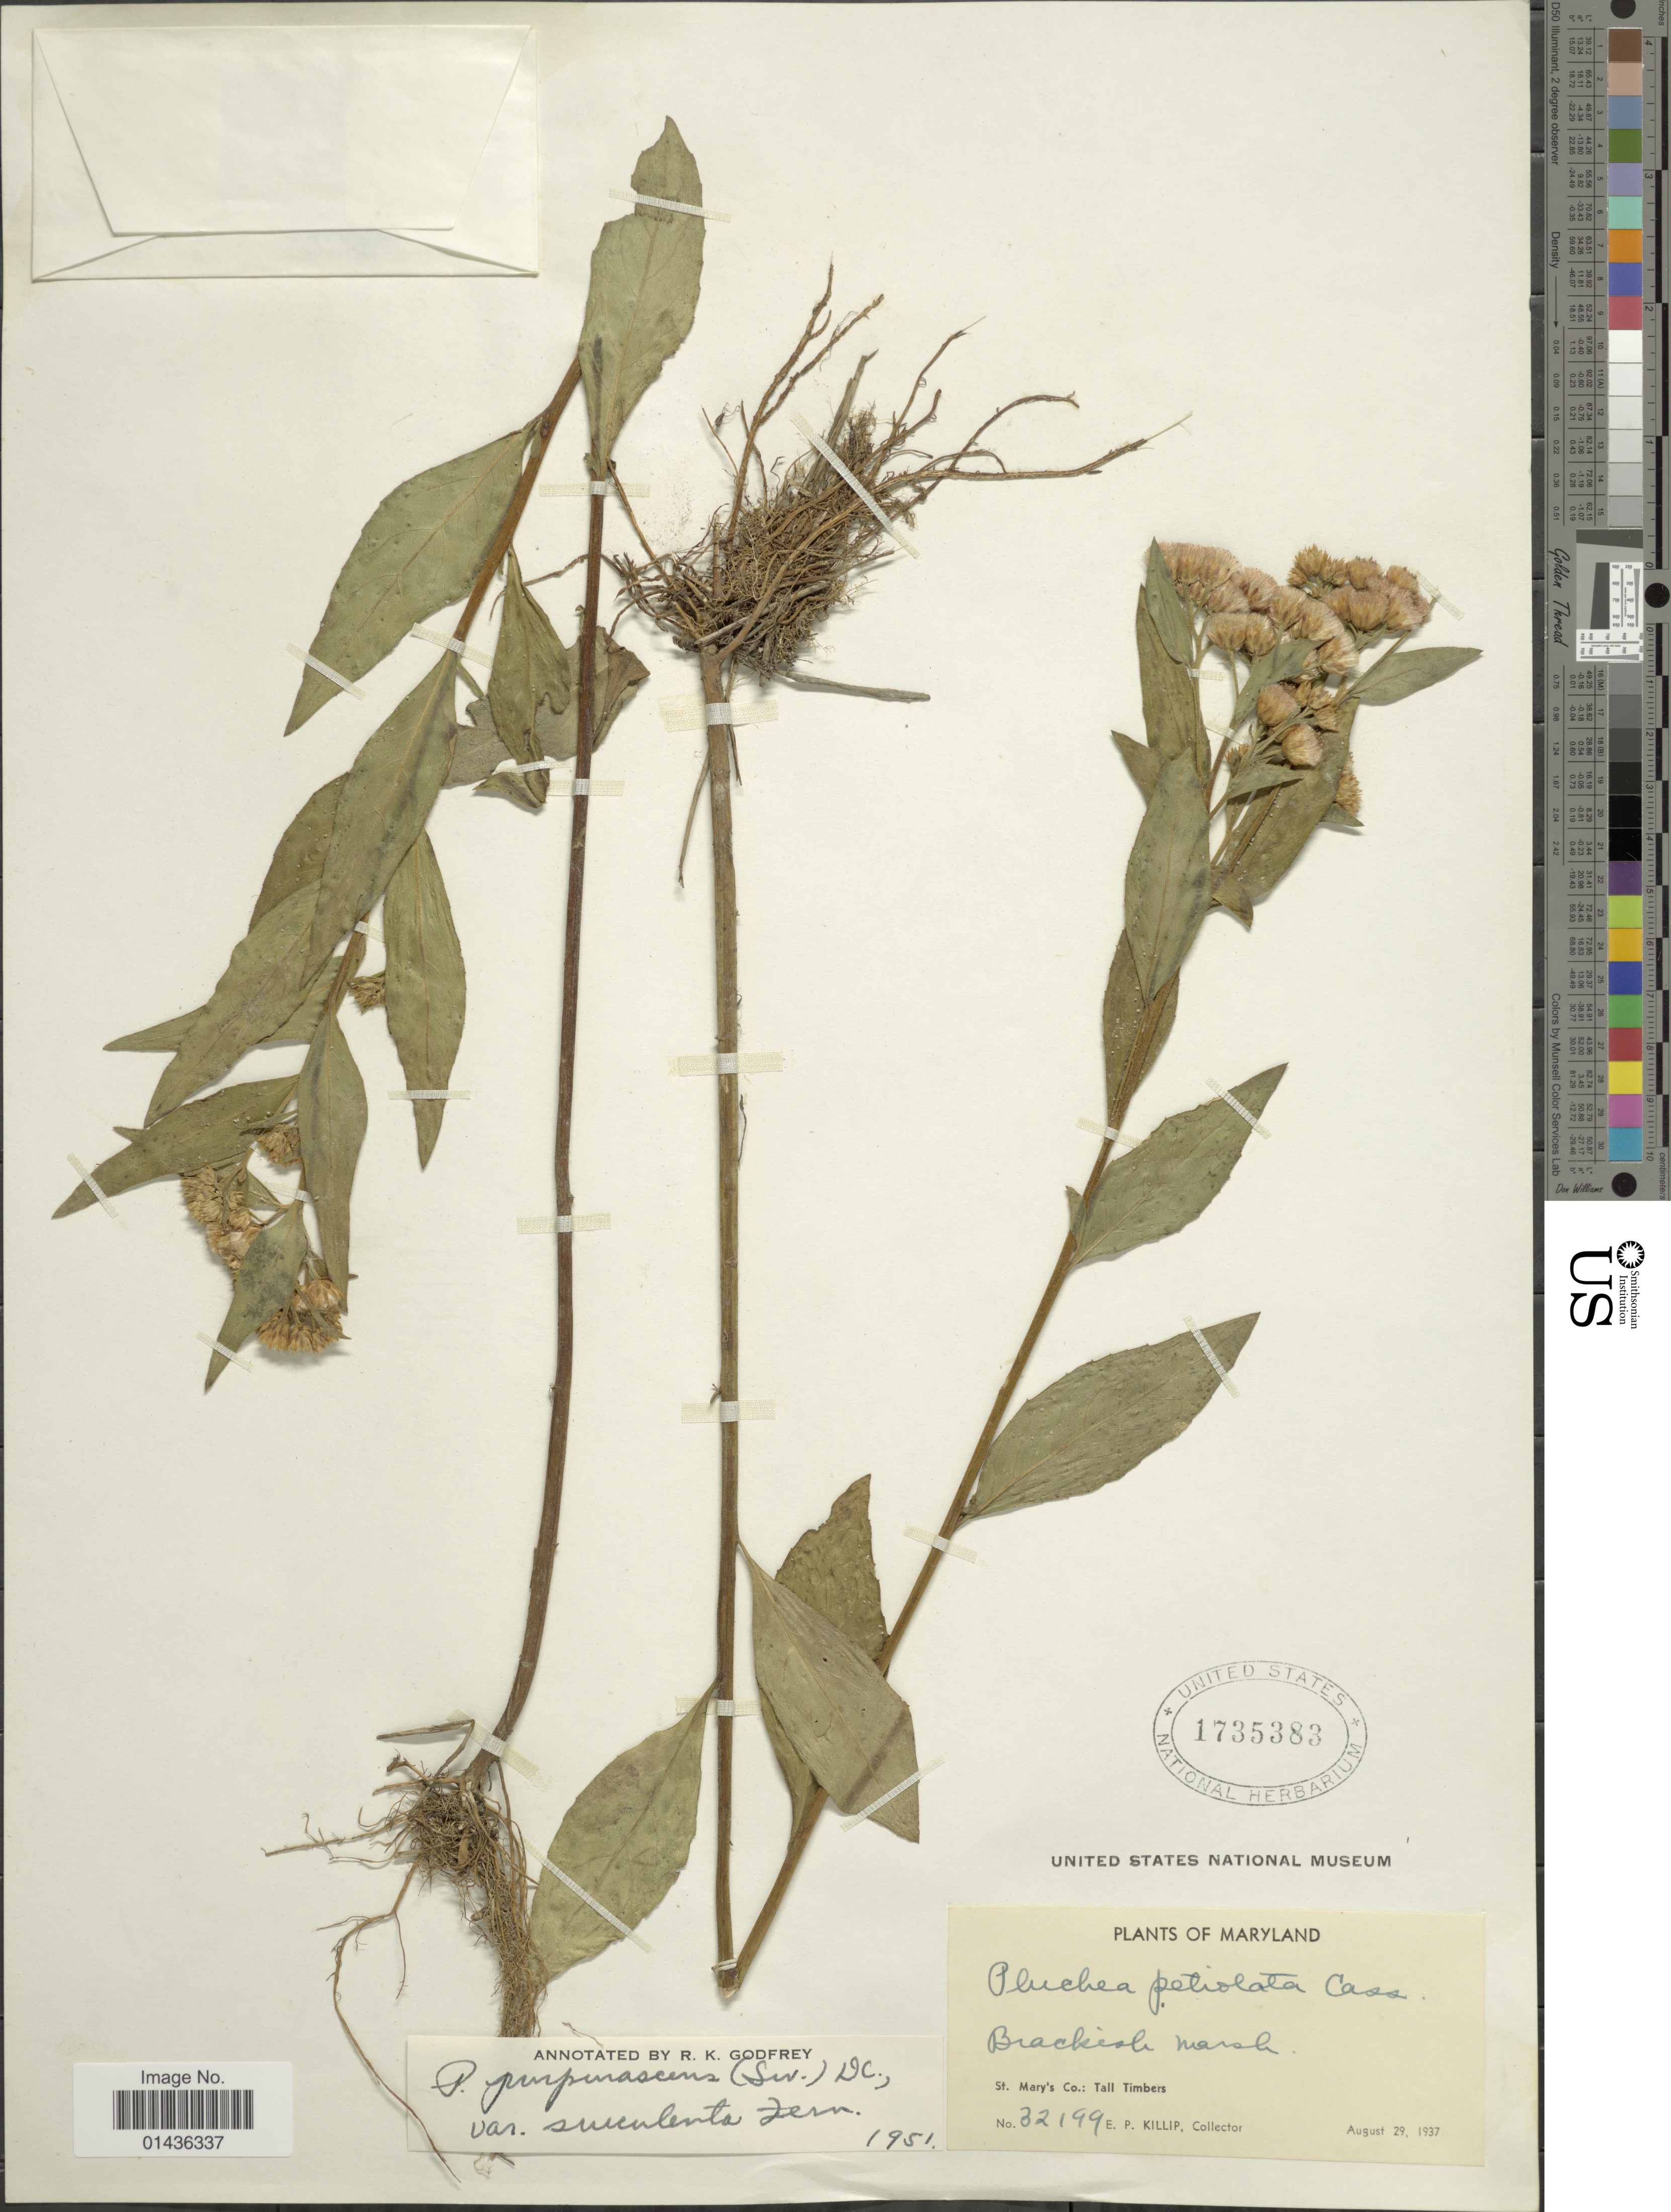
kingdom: Plantae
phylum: Tracheophyta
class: Magnoliopsida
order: Asterales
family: Asteraceae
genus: Pluchea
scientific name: Pluchea odorata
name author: (L.) Cass.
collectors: E. P. Killip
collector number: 32199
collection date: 1937-08-29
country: United States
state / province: Maryland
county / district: St. Mary's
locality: St. Mary's Co., Tall Timbers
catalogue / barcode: US 1735383